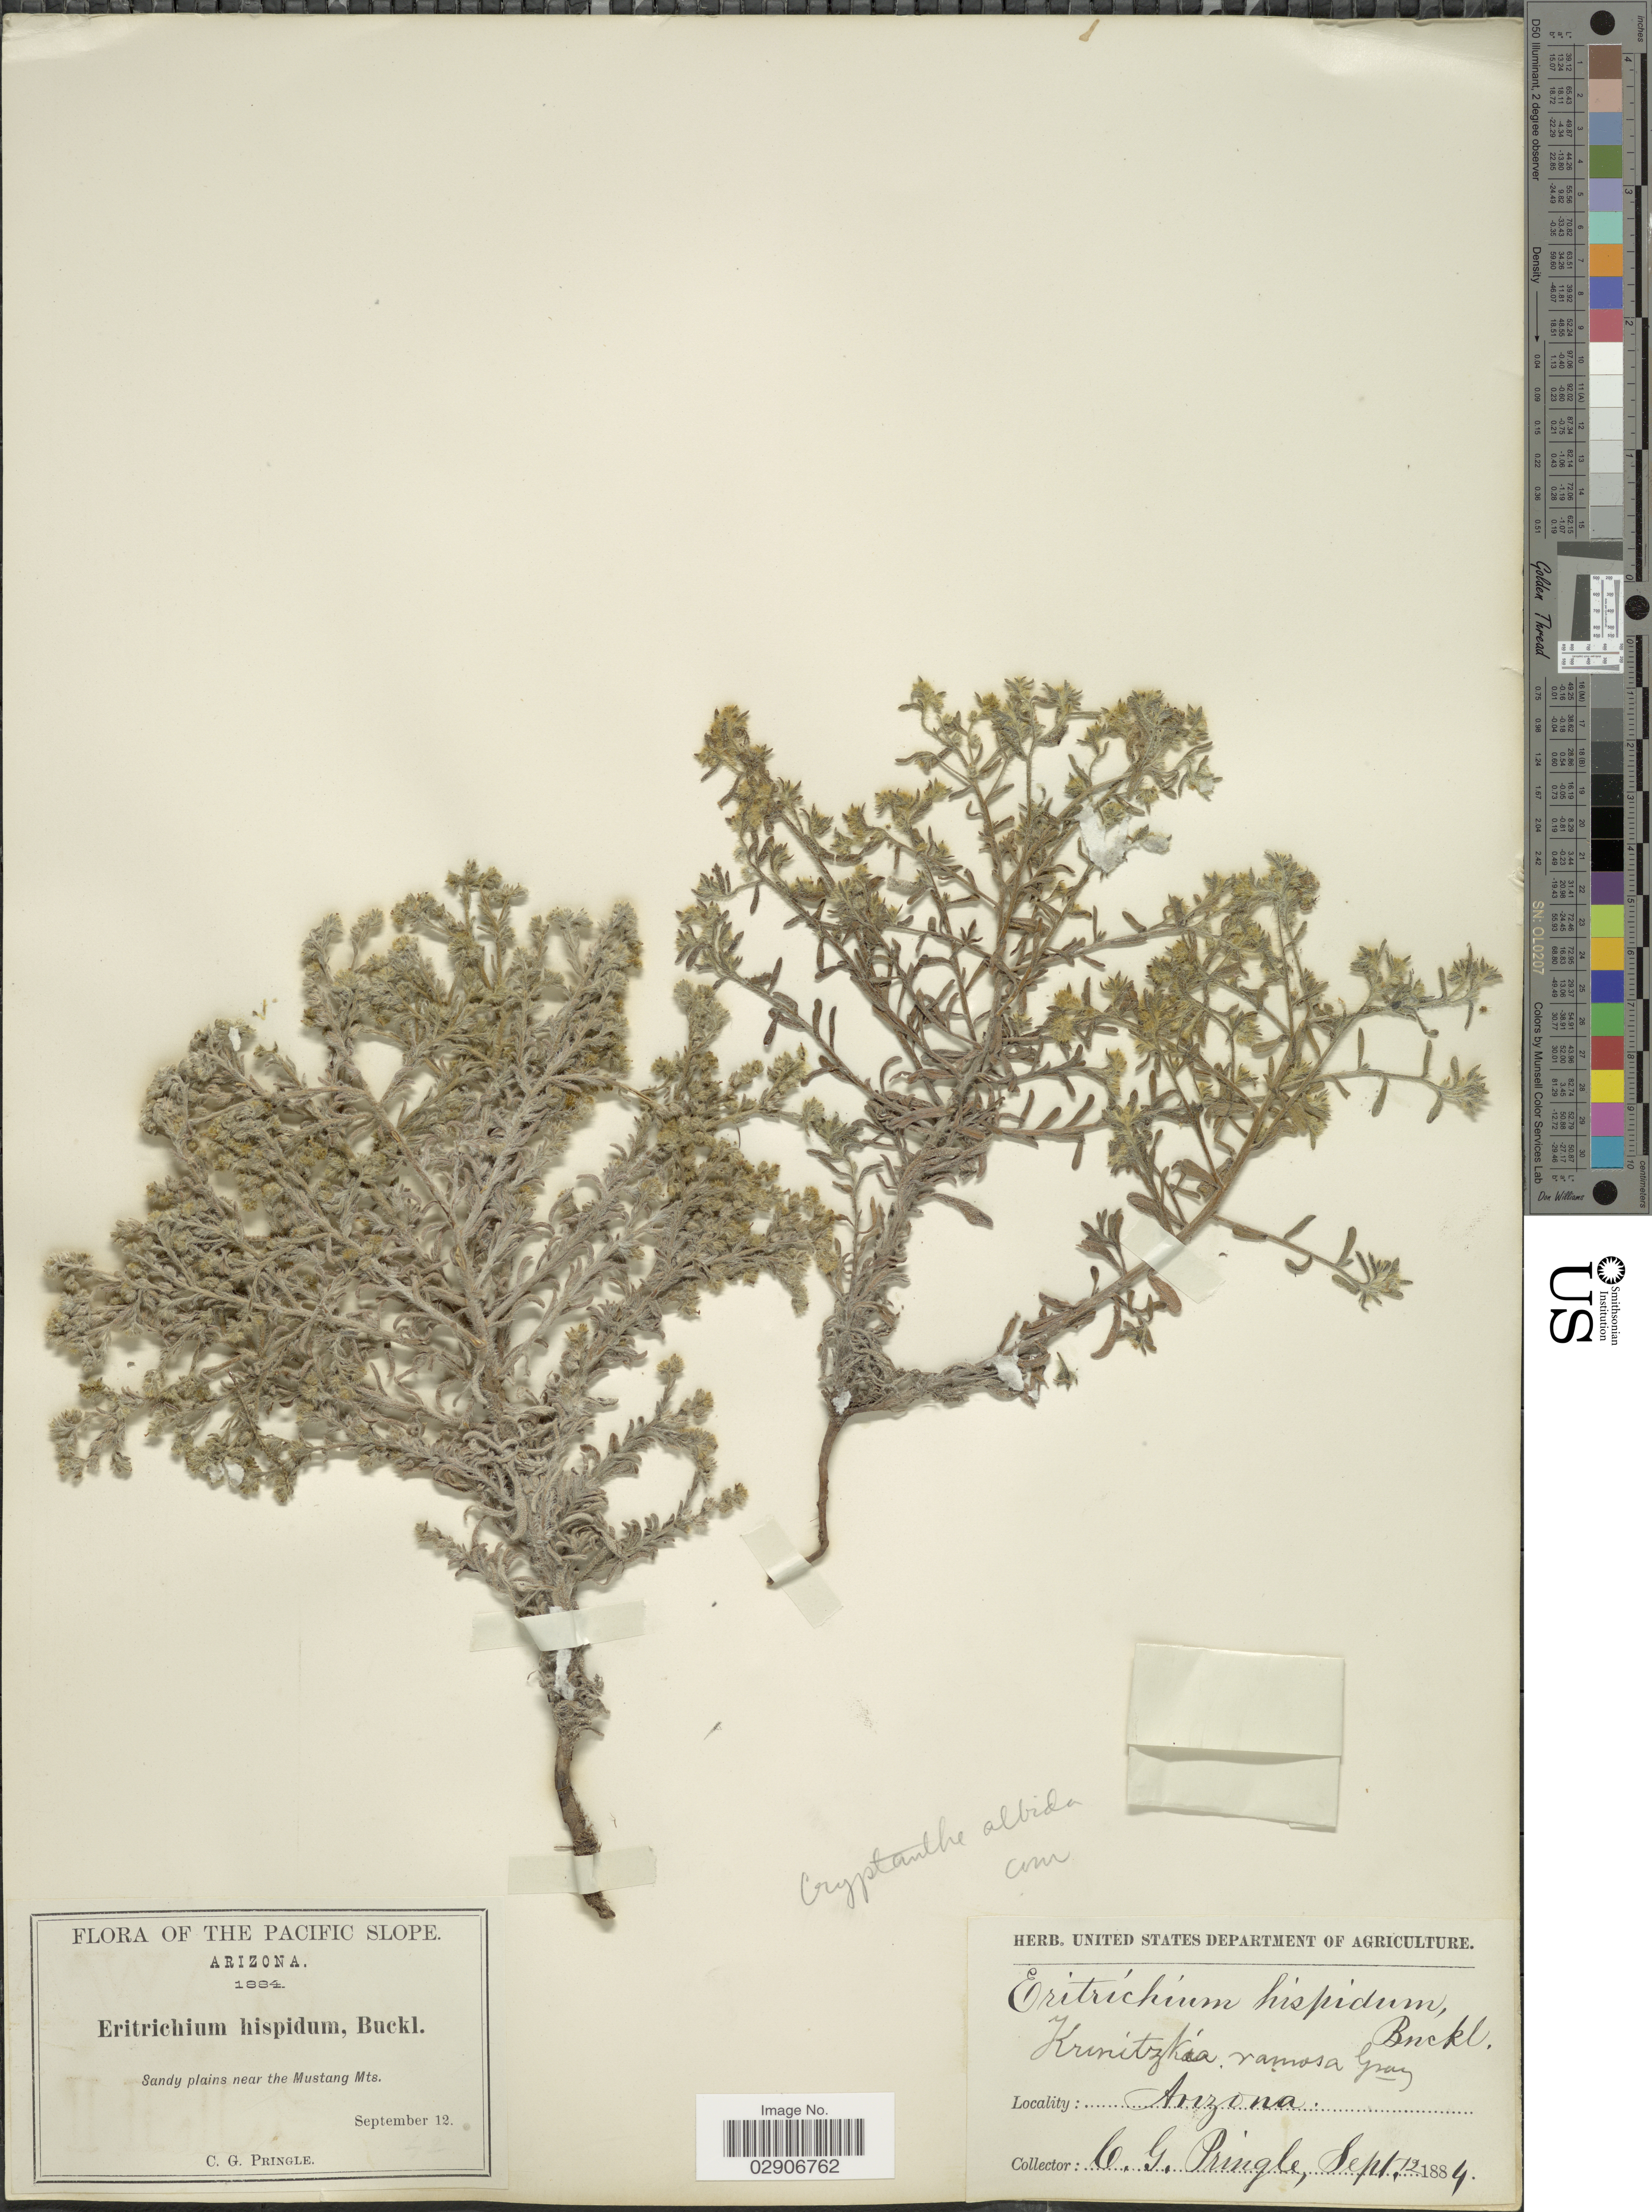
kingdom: Plantae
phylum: Tracheophyta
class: Magnoliopsida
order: Boraginales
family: Boraginaceae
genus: Cryptantha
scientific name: Cryptantha albida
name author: (Kunth) I.M. Johnst.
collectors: C. G. Pringle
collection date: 1884-09-12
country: United States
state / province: Arizona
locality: The Pacific Slope. Sandy plains near the Mustang Mts.